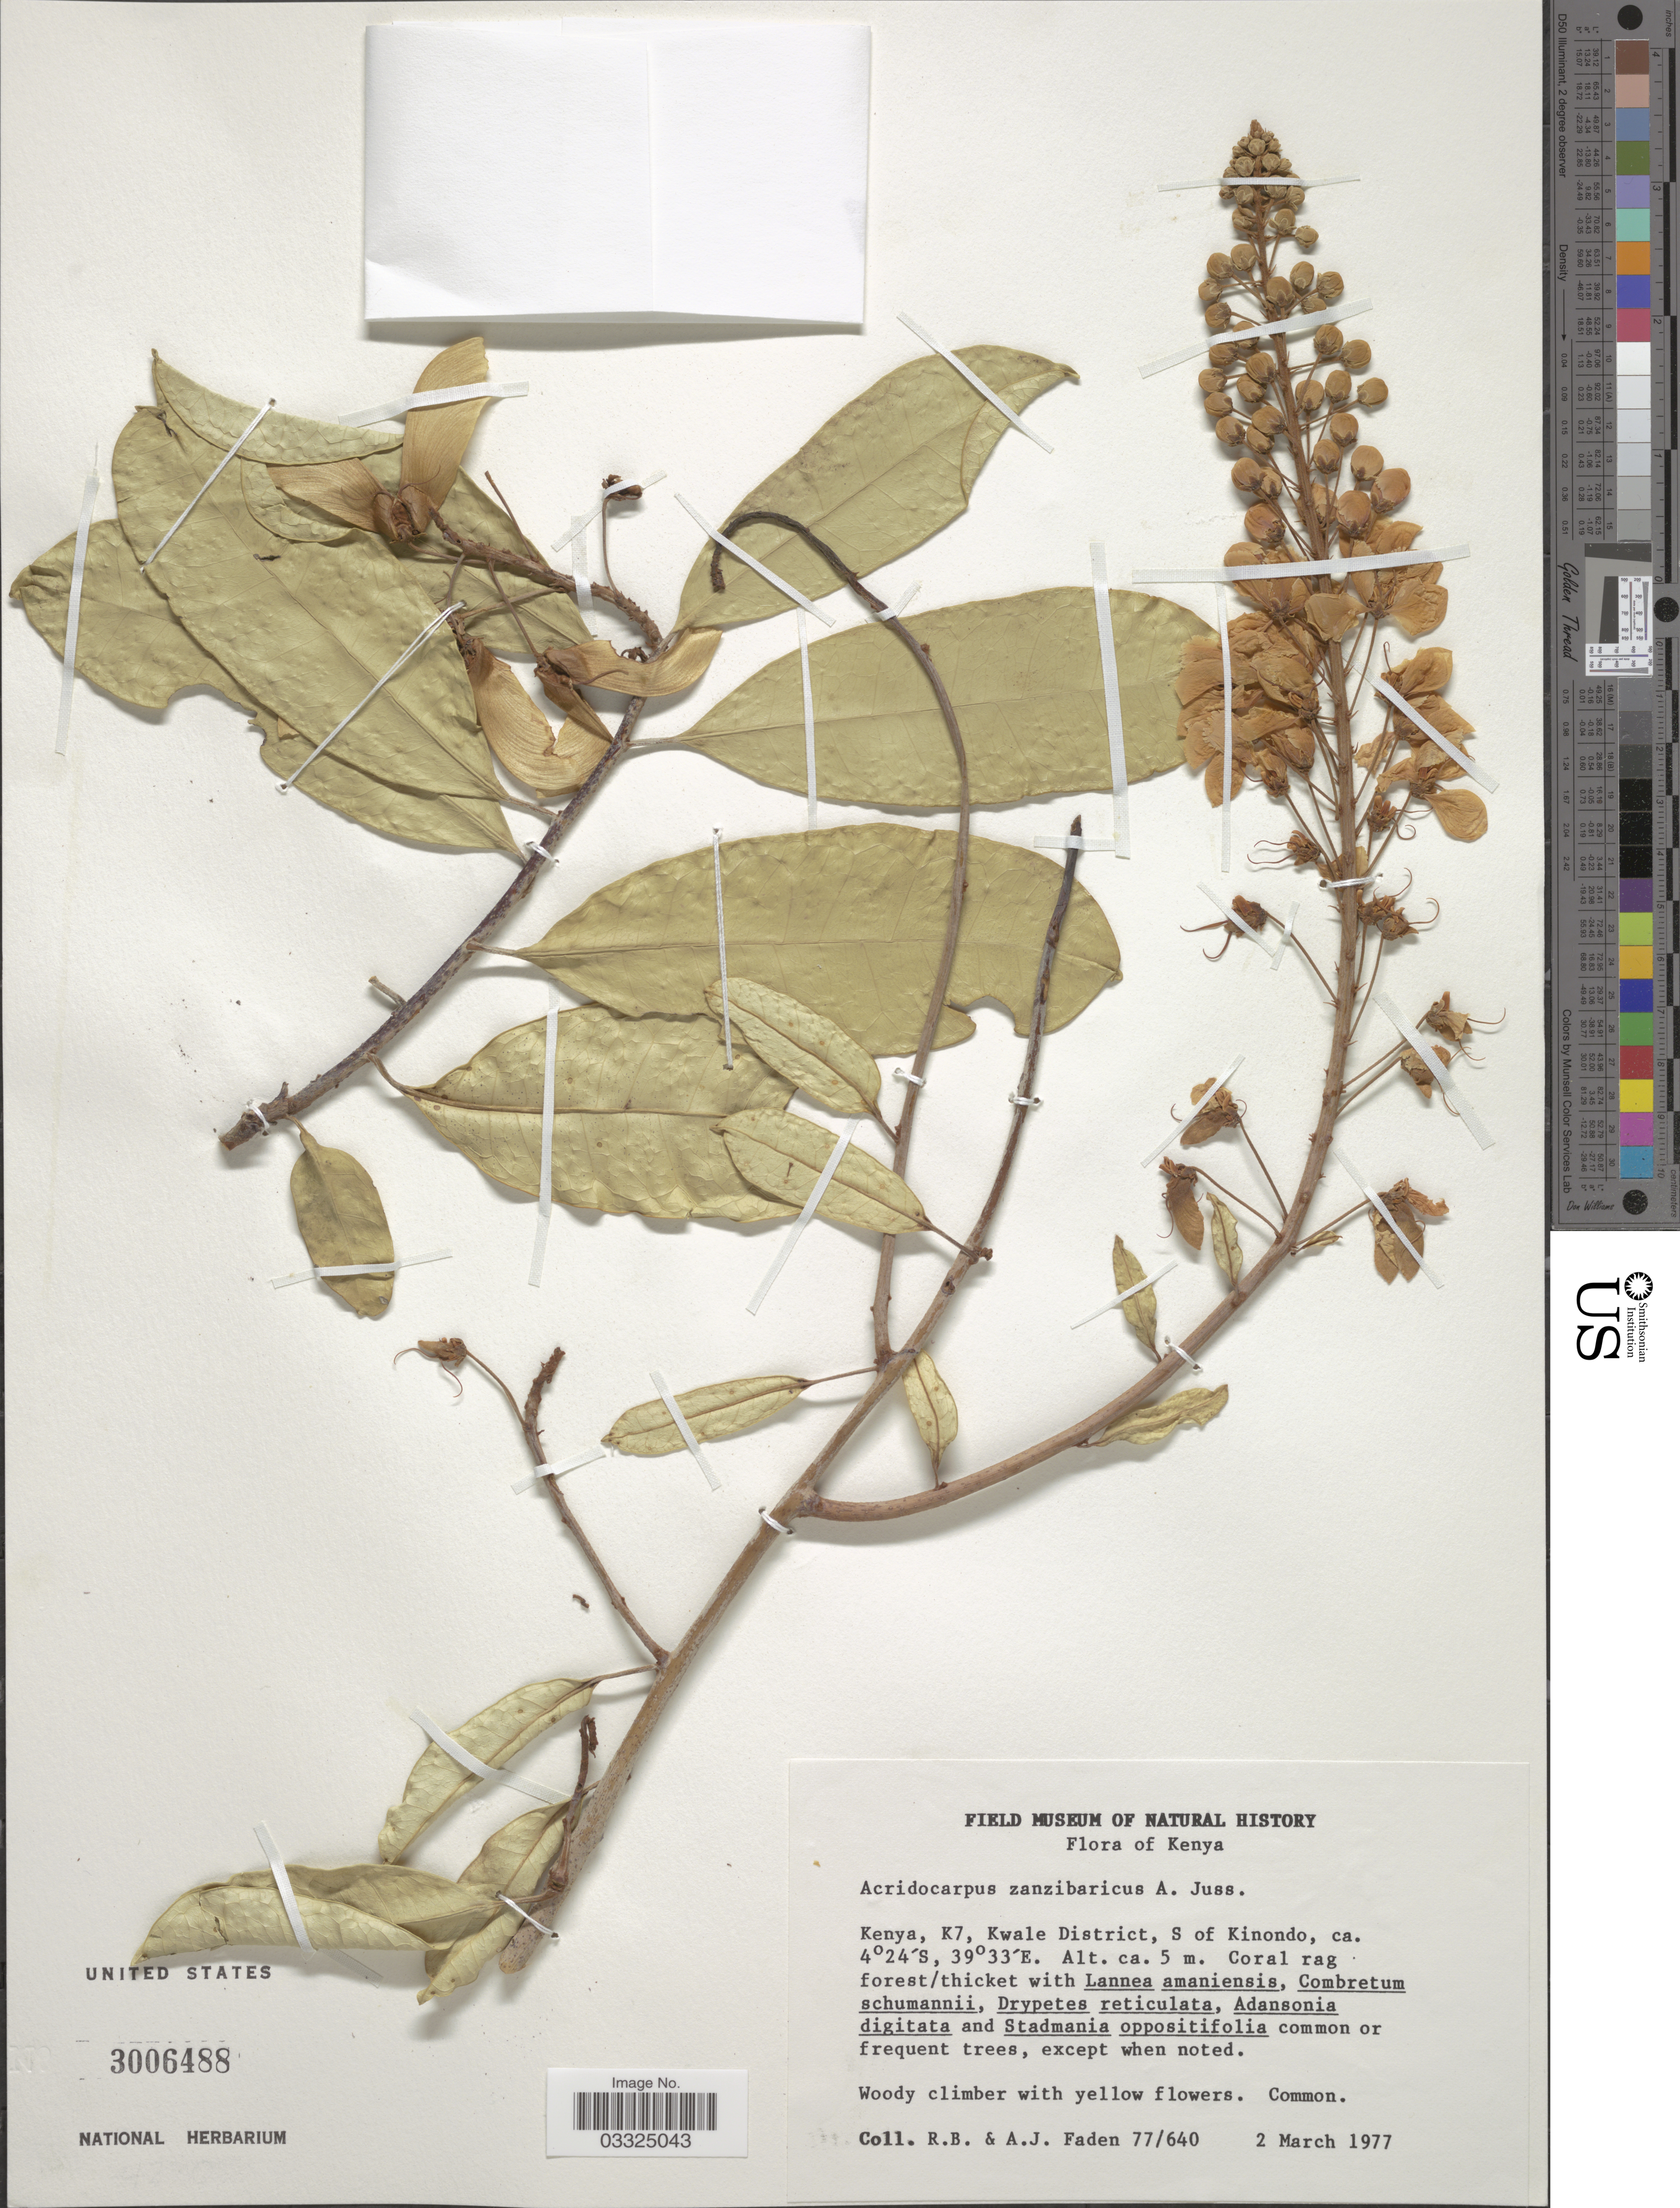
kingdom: Plantae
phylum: Tracheophyta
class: Magnoliopsida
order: Malpighiales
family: Malpighiaceae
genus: Acridocarpus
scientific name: Acridocarpus zanzibaricus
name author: A. Juss.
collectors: R. B. Faden & A. J. Faden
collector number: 77/640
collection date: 1977-03-02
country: Kenya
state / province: Kwale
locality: K7, Kwale District, S of Kinondo.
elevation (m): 5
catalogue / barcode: US 3006488